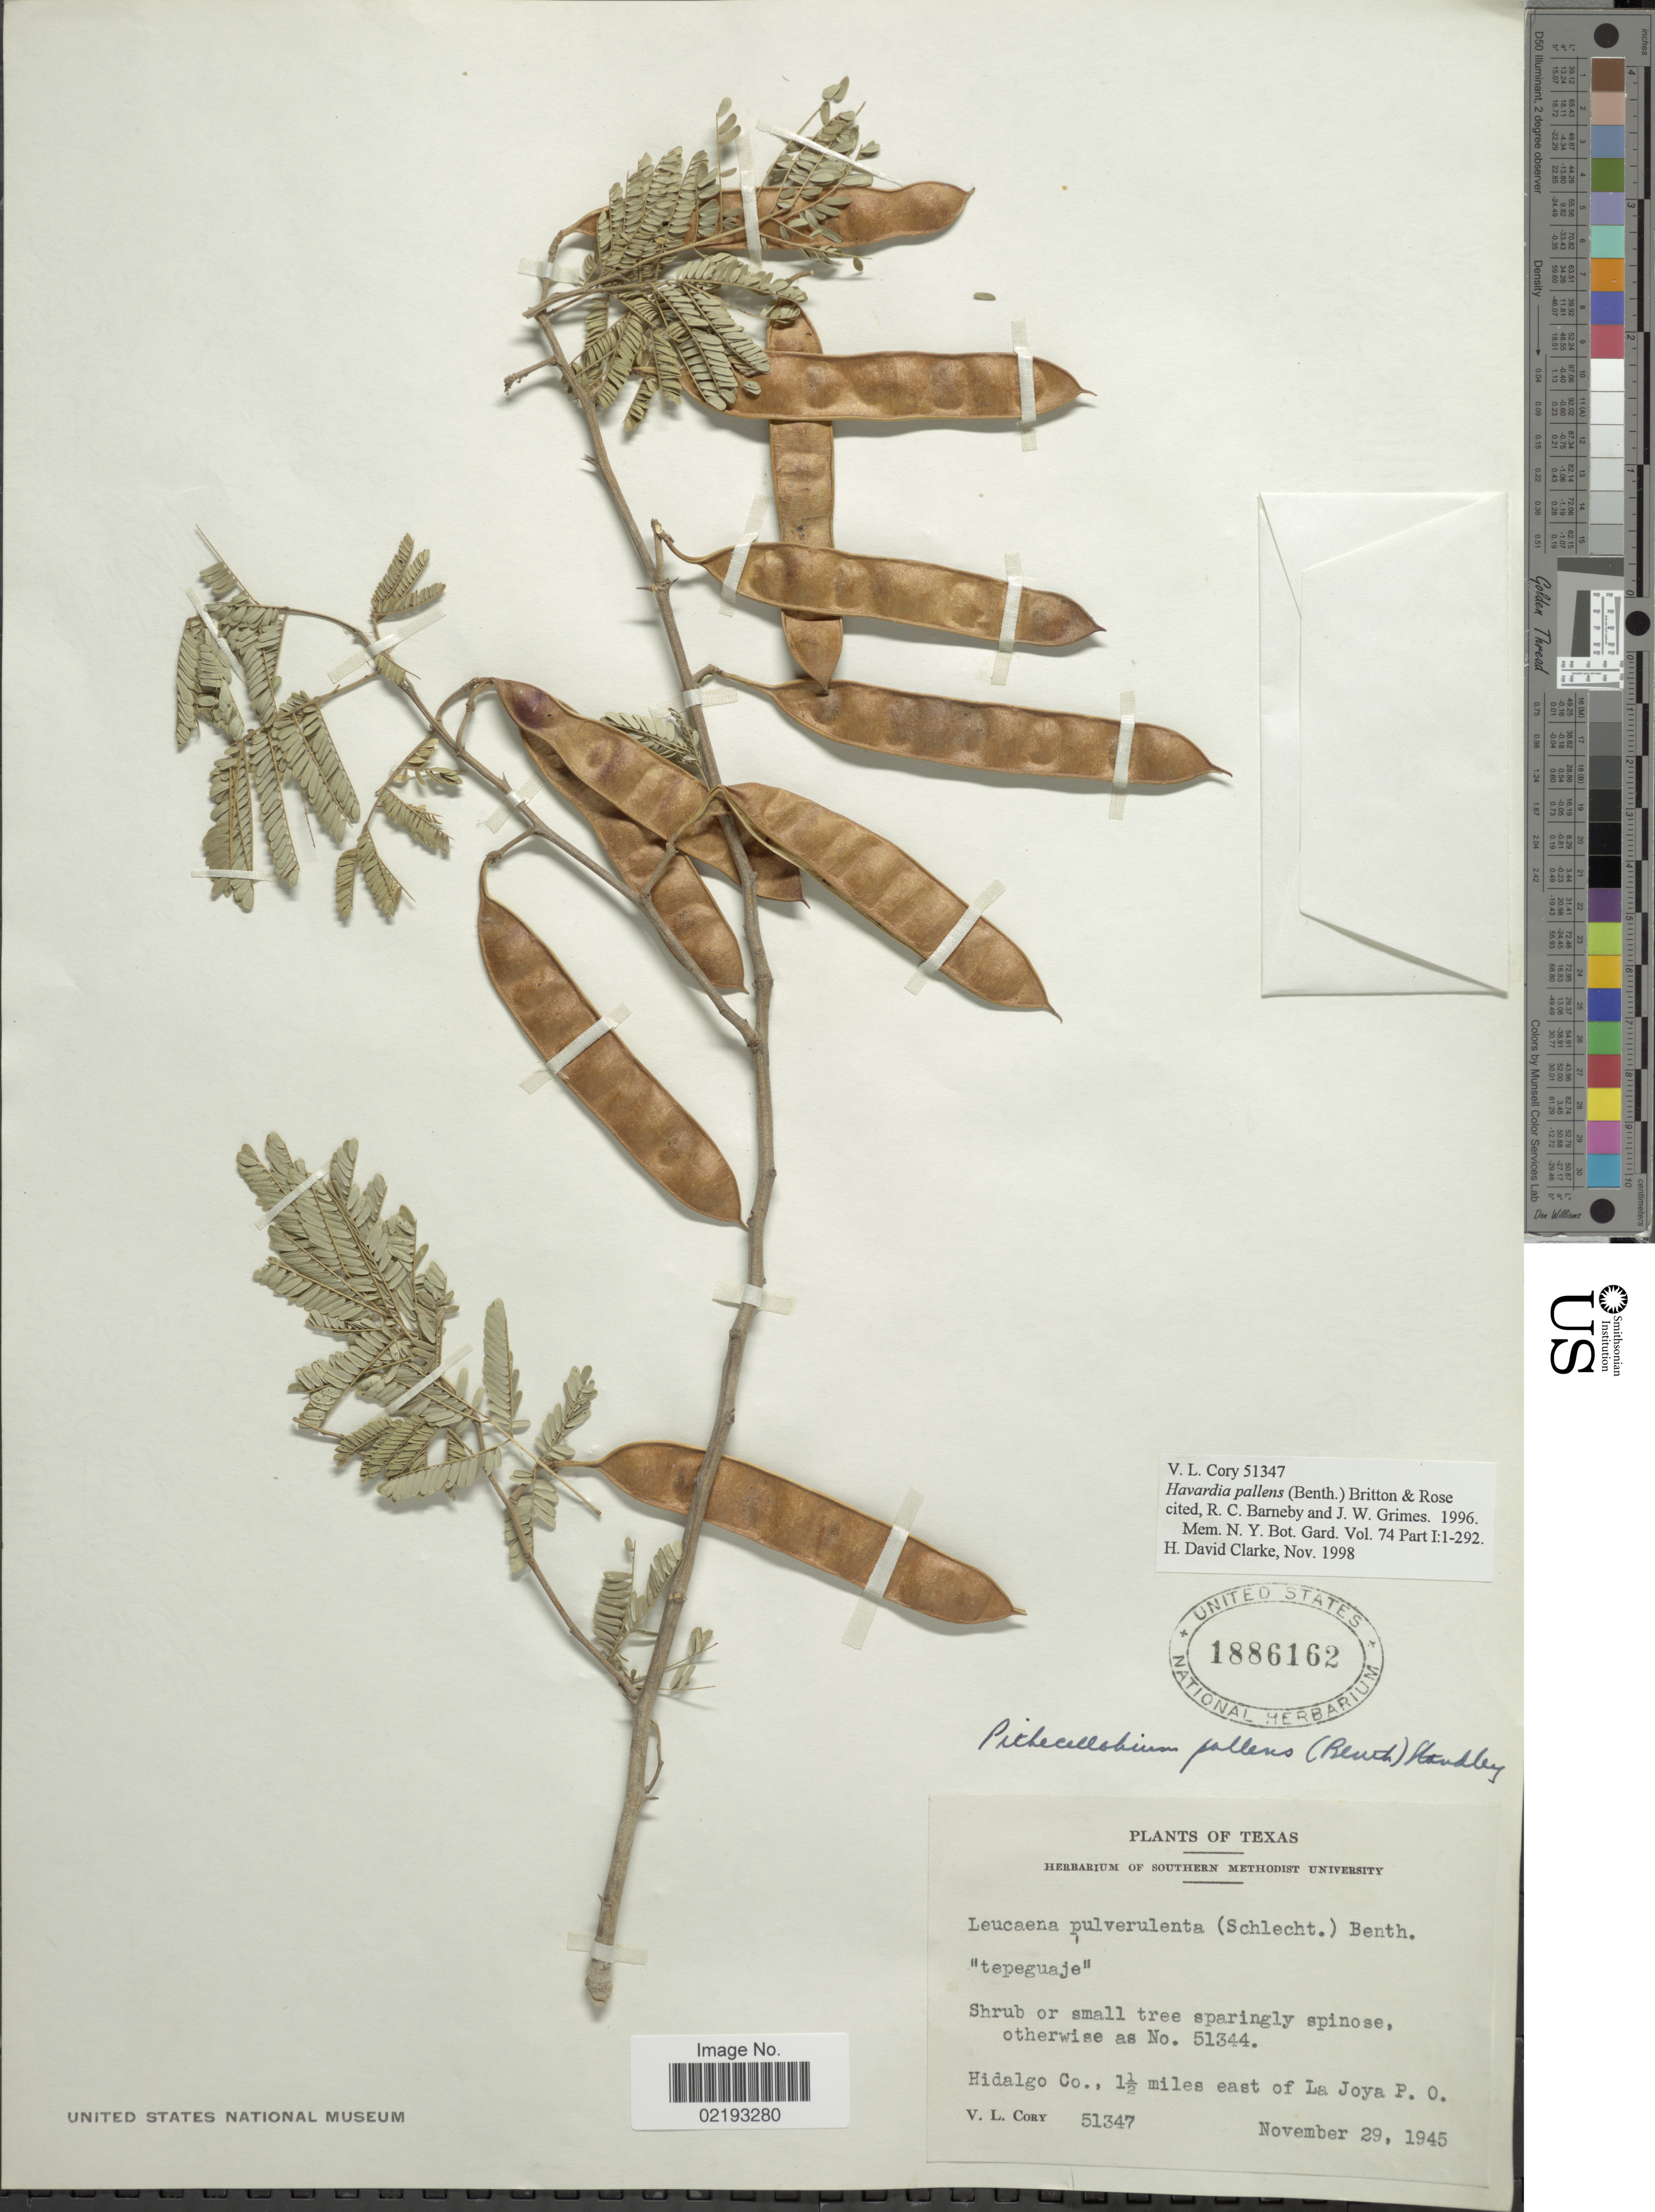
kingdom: Plantae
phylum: Tracheophyta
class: Magnoliopsida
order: Fabales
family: Fabaceae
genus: Havardia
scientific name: Havardia pallens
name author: (Benth.) Britton & Rose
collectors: V. Cory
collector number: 51347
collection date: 1945-11-29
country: Mexico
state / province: Hidalgo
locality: Texas, 1½ mile east of La Joya P.O.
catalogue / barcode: US 1886162